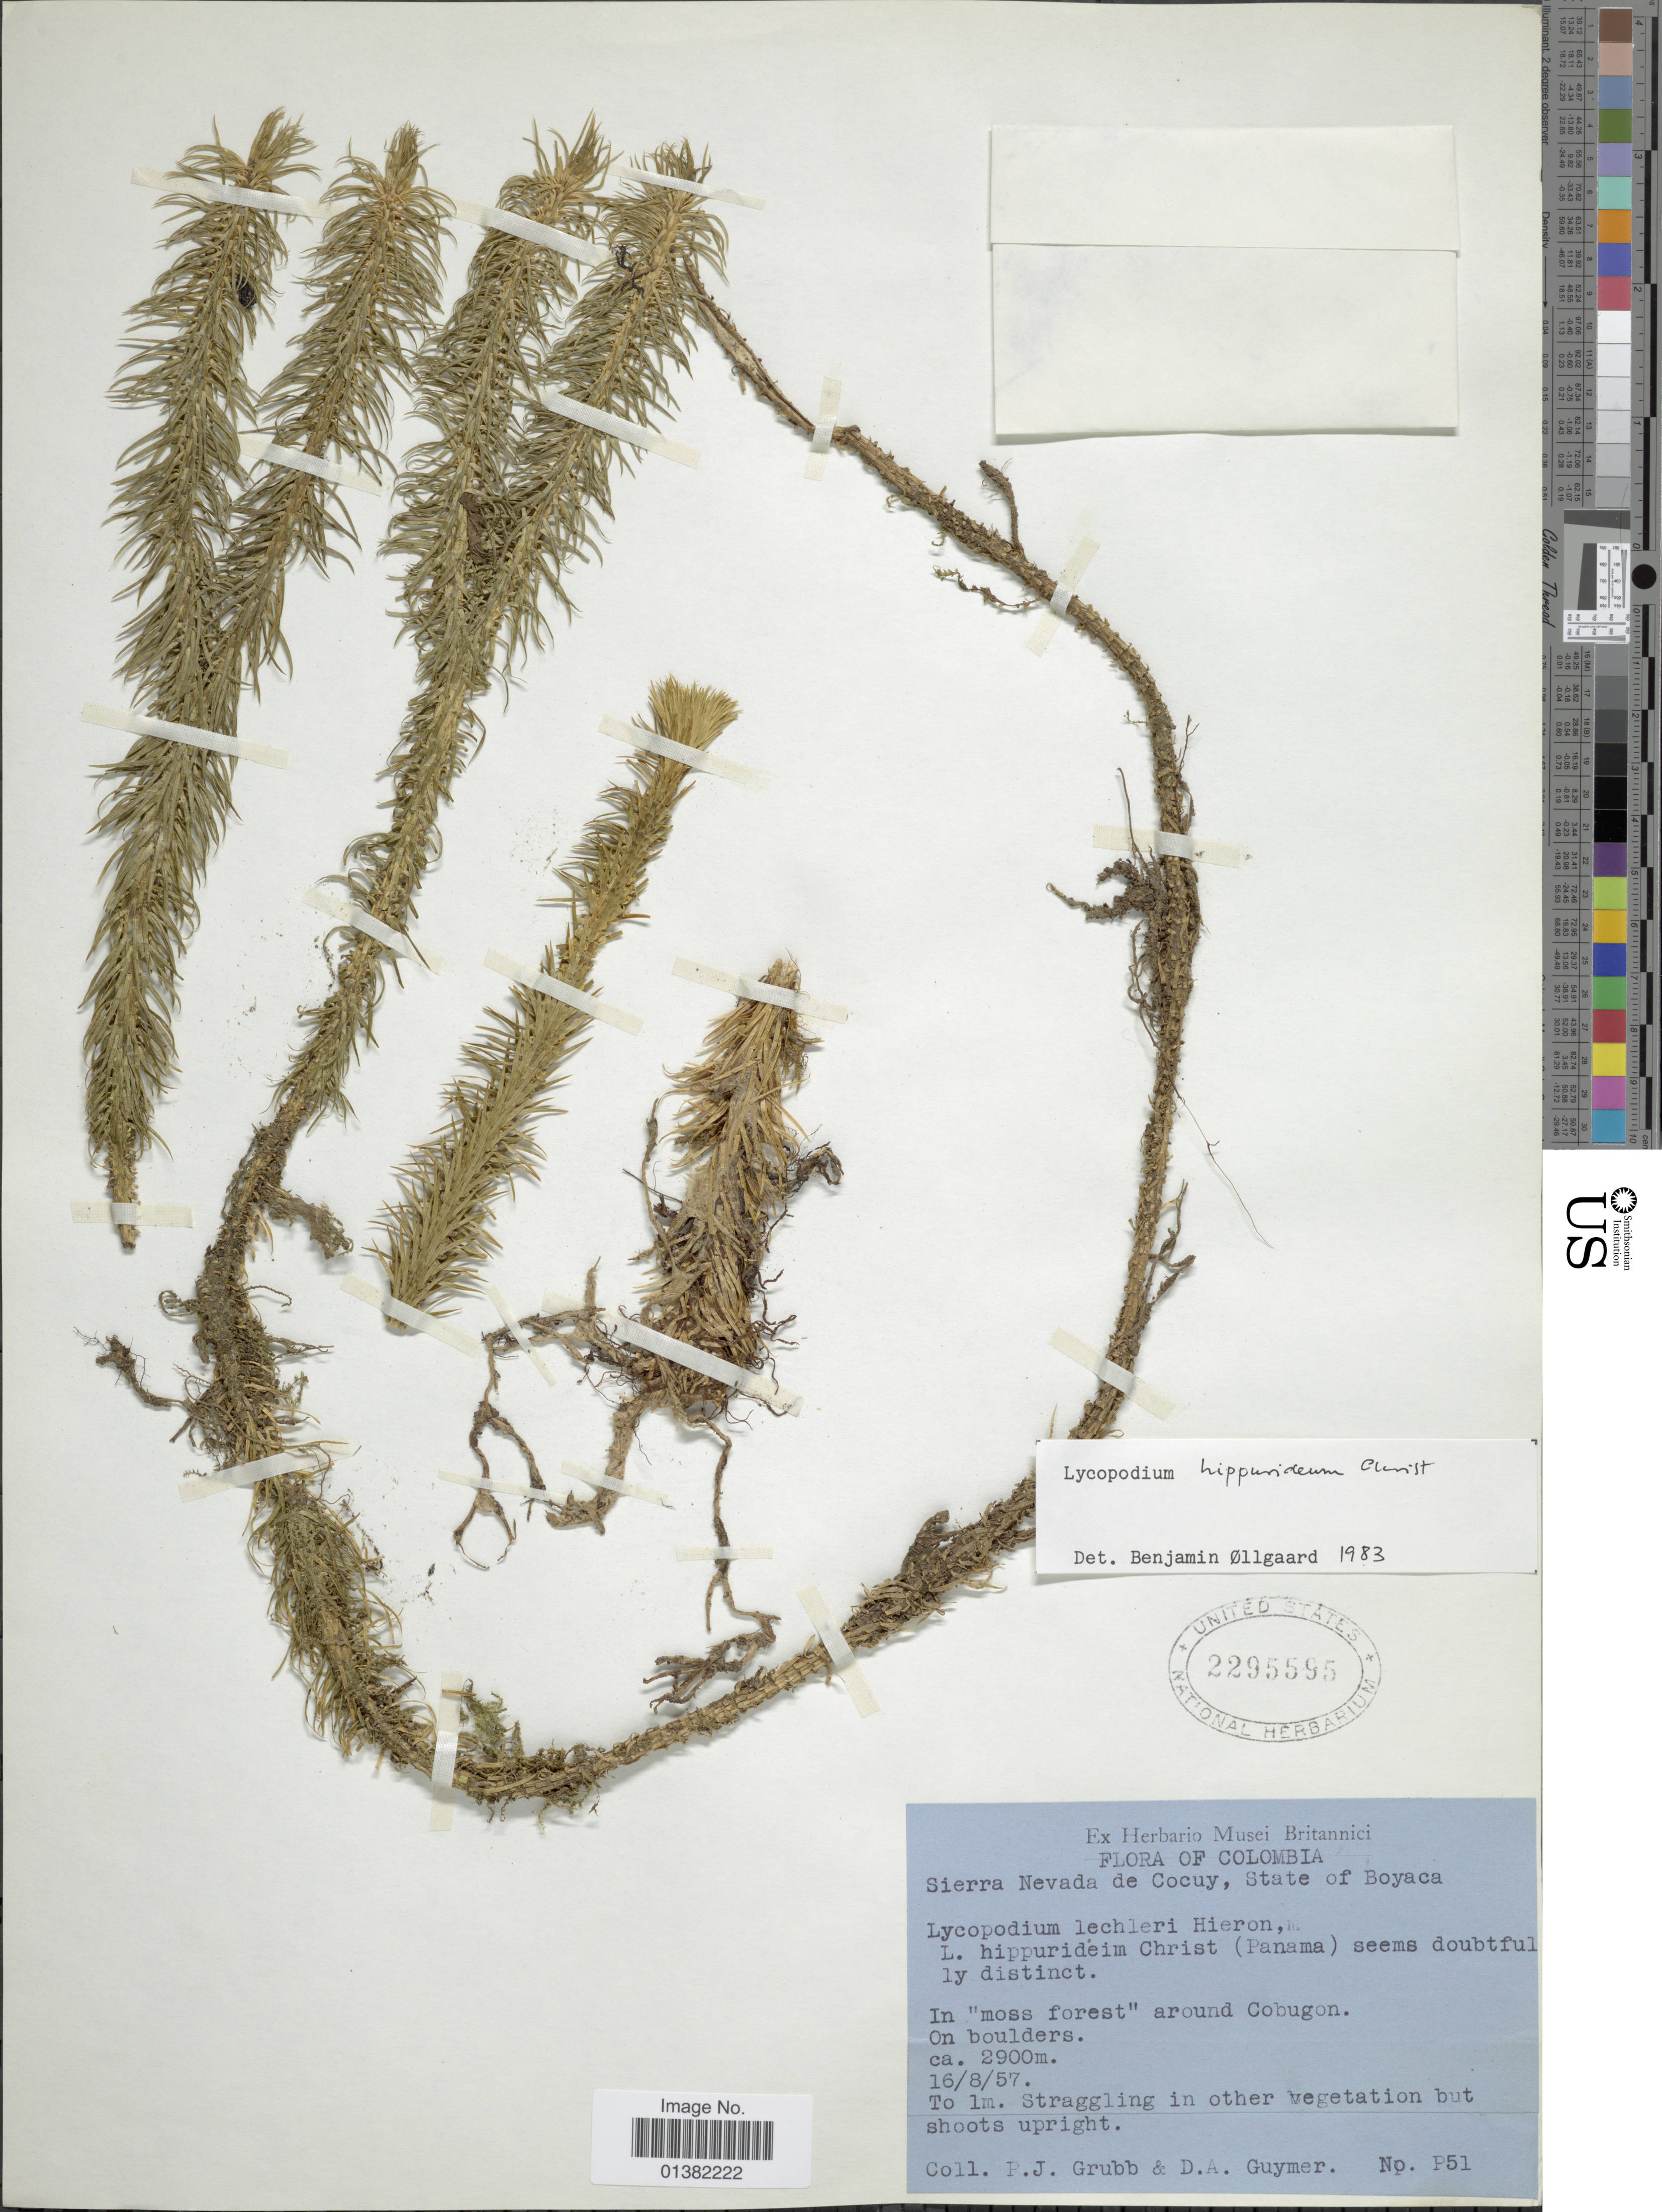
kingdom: Plantae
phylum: Tracheophyta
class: Lycopodiopsida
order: Lycopodiales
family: Lycopodiaceae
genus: Phlegmariurus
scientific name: Phlegmariurus hippurideus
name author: (Christ) B. Øllg.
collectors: P. J. Grubb & D. Guymer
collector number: P51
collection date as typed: Transcribed d/m/y: 16/8/57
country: Colombia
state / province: Boyacá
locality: Sierra Nevada de Cocuy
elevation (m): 2900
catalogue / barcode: US 2295595